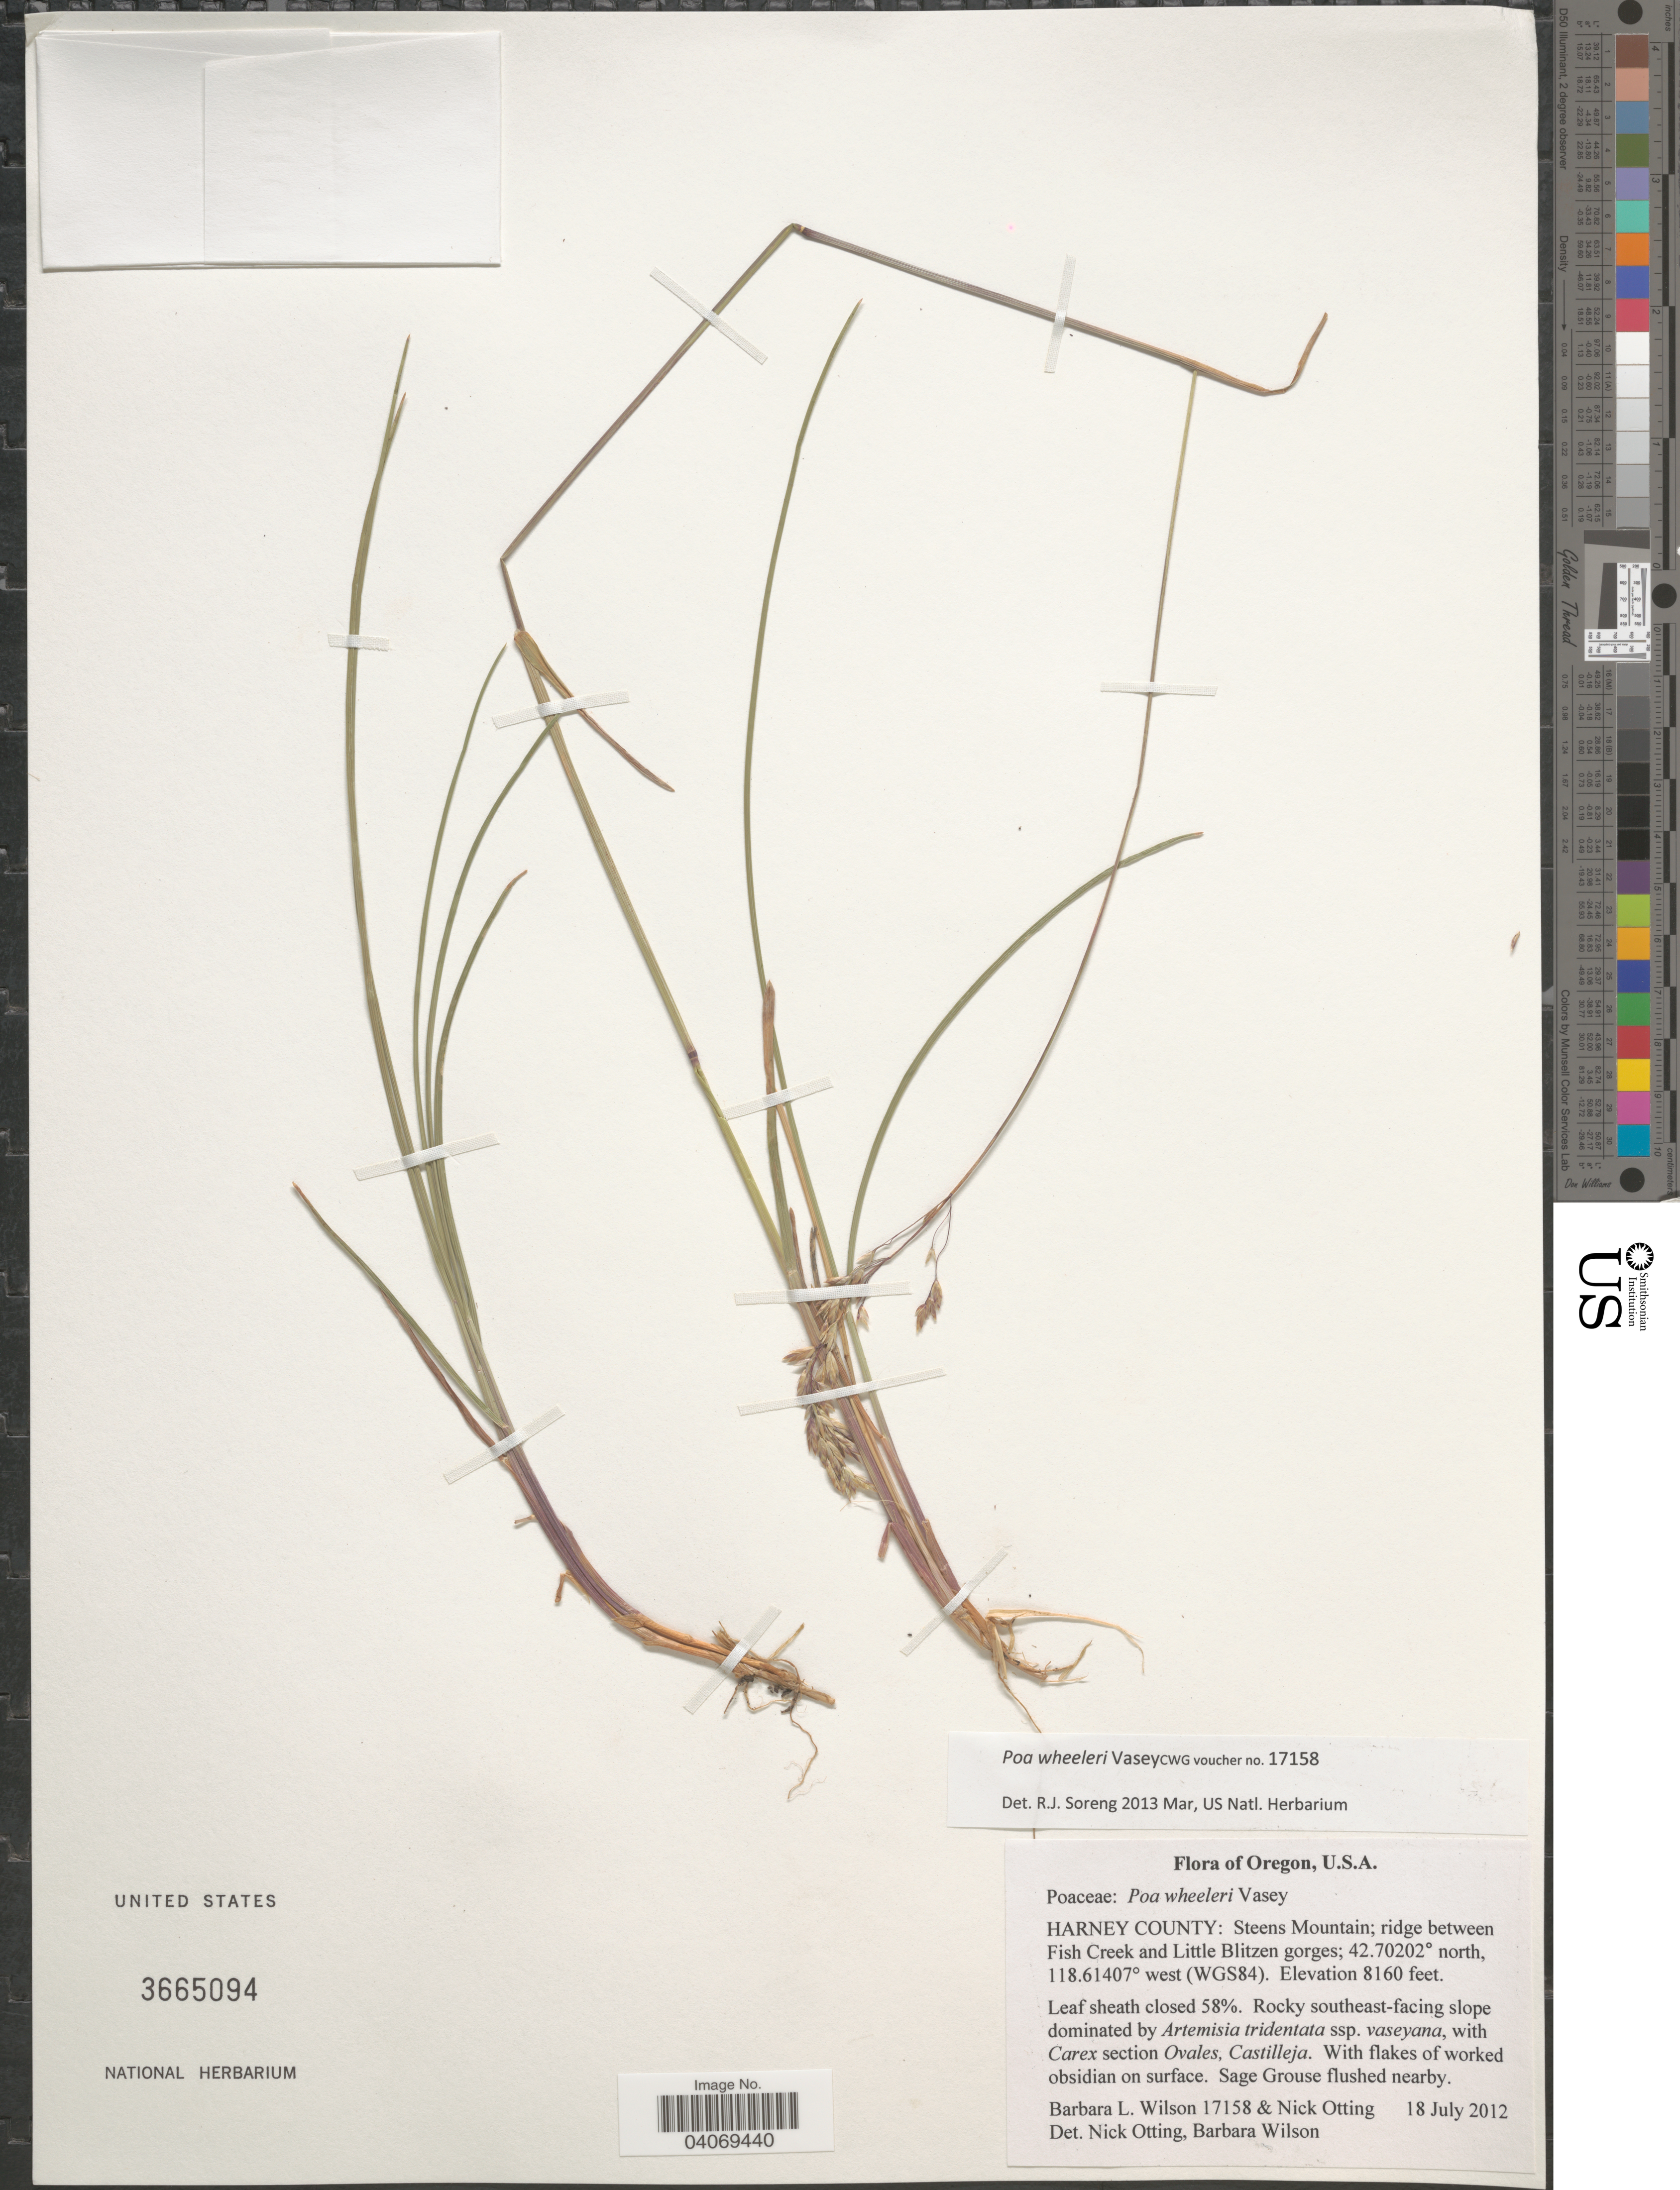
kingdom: Plantae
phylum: Tracheophyta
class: Liliopsida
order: Poales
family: Poaceae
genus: Poa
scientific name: Poa wheeleri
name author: Vasey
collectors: B. L. Wilson & N. Otting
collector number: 17158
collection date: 2012-07-18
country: United States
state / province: Oregon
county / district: Harney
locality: Harney County: Steens Mountain; ridge between Fish Creek and Little Blitzen gorges (WGS84).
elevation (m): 2487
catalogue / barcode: US 3665094